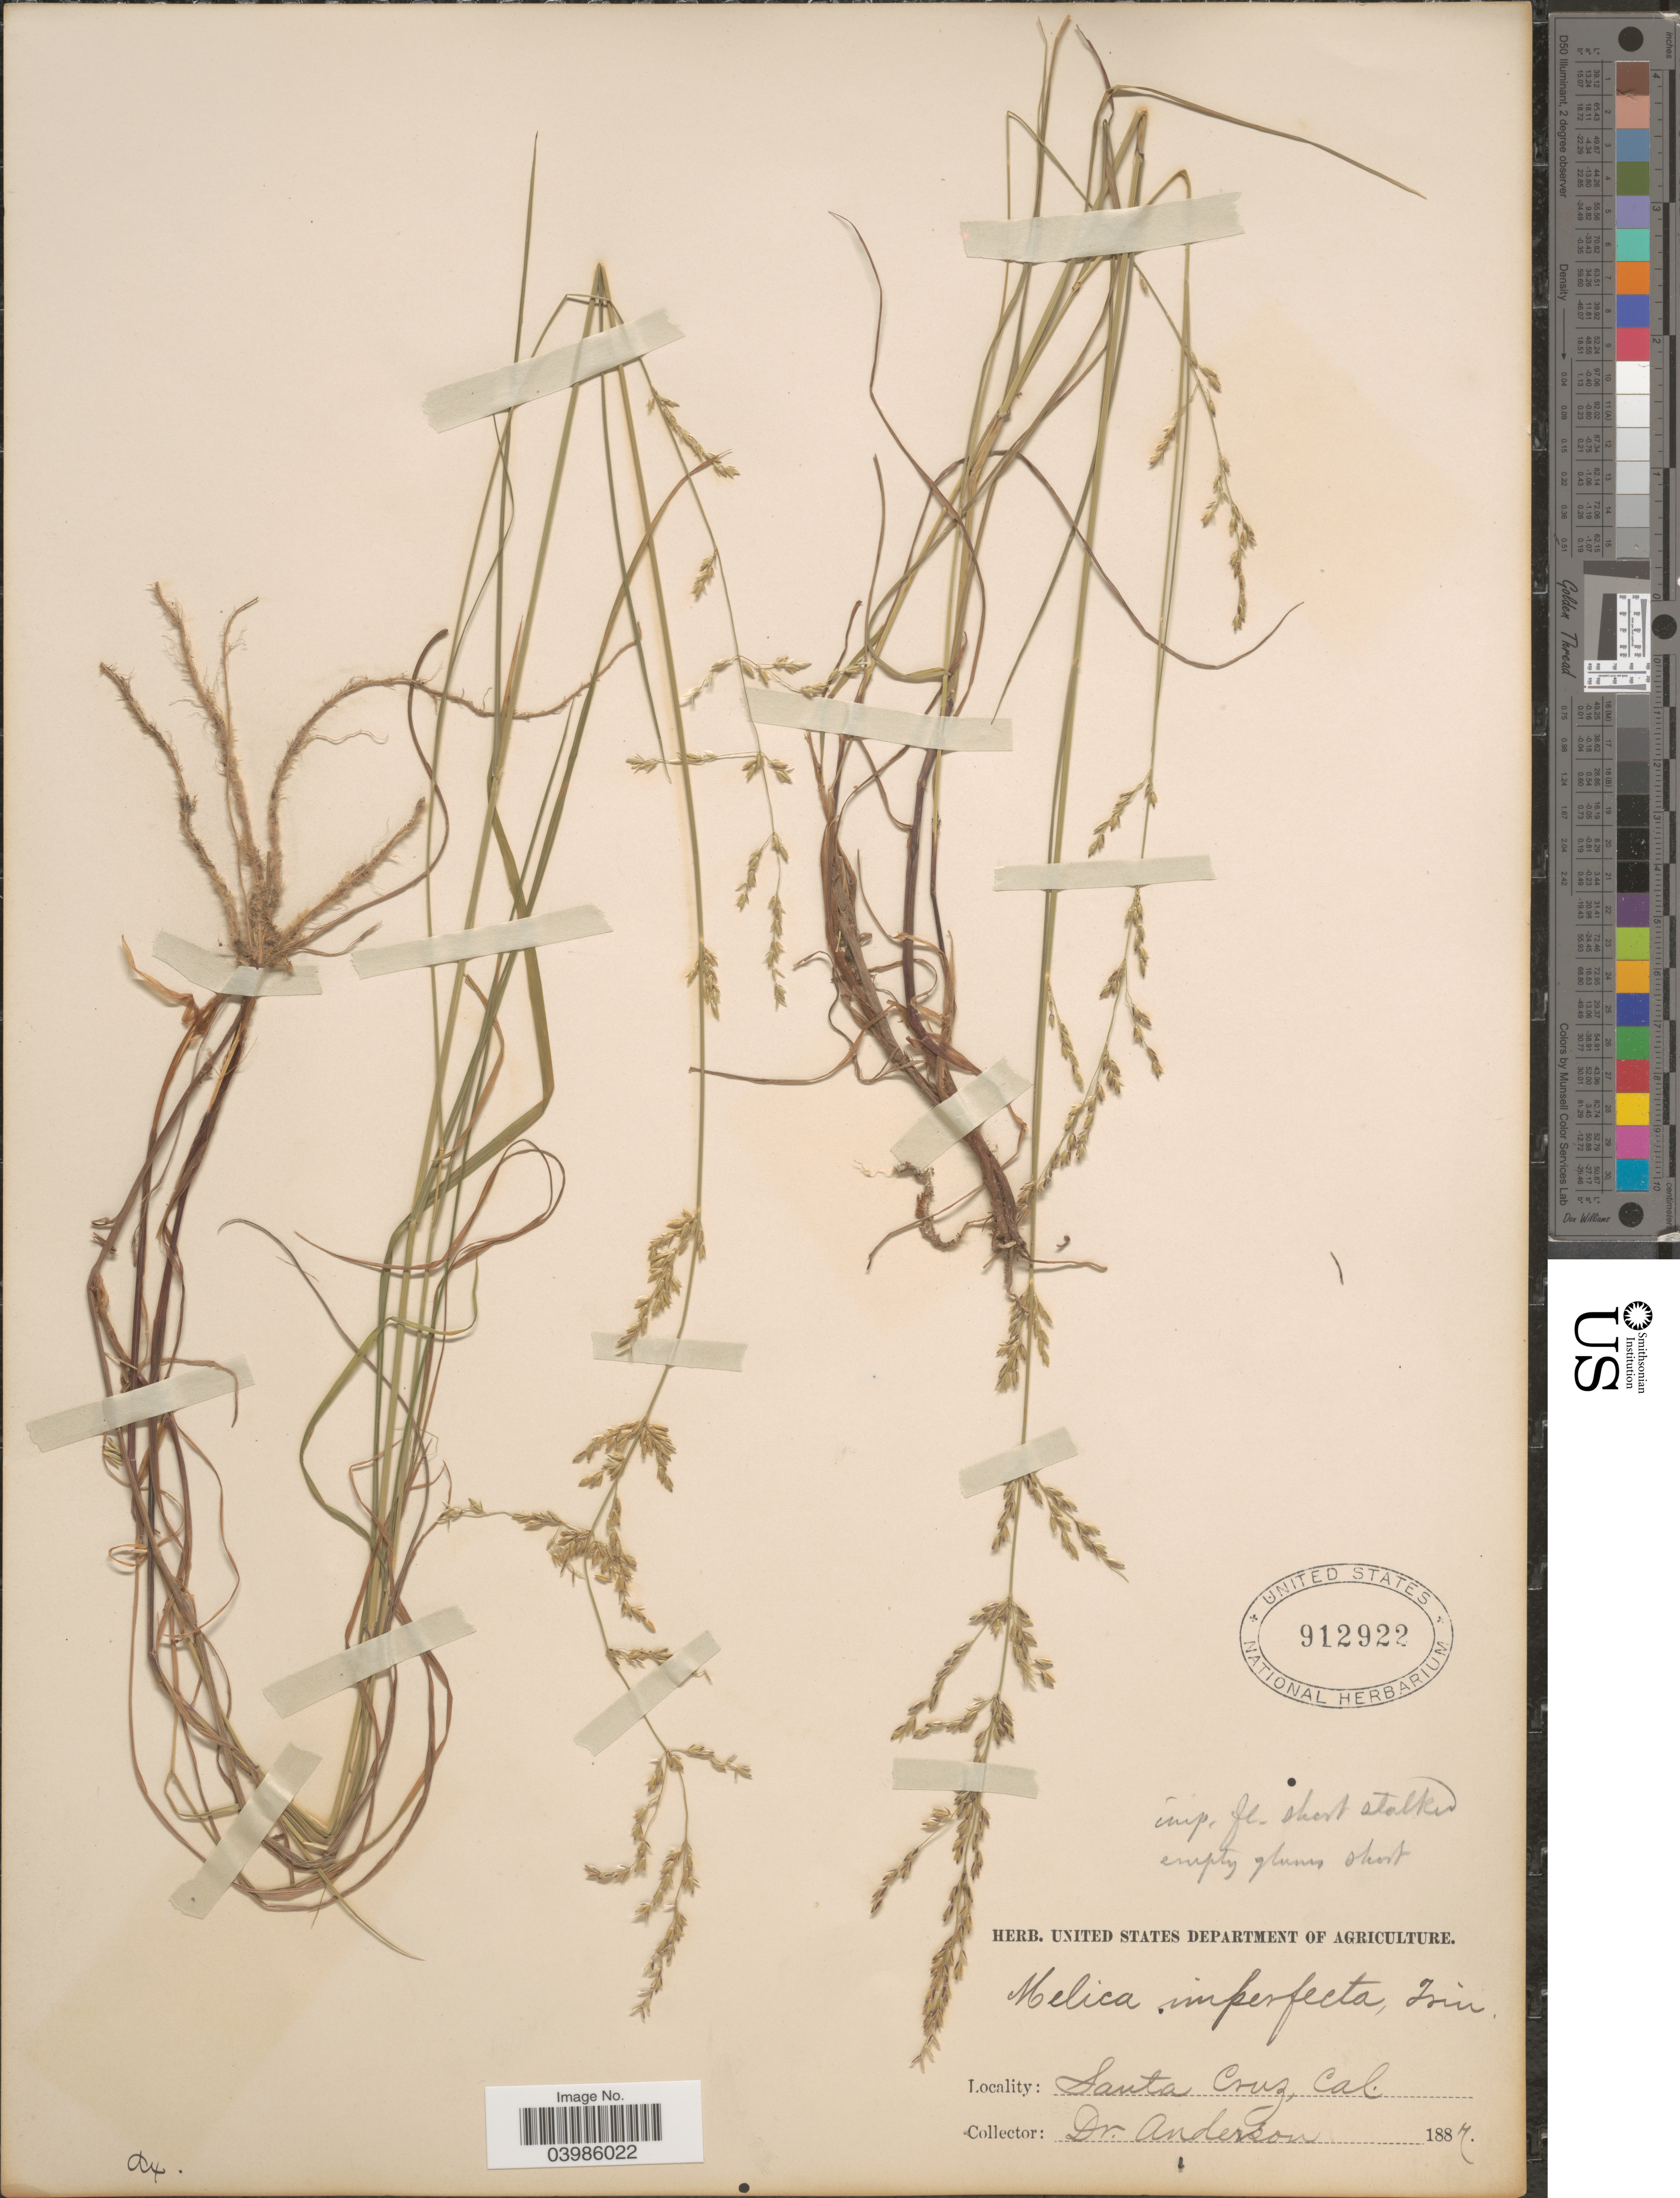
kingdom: Plantae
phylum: Tracheophyta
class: Liliopsida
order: Poales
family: Poaceae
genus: Melica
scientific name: Melica imperfecta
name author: Trin.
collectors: -. Anderson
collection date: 1887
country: United States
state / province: California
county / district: Santa Cruz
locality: Santa Cruz.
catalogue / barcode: US 912922